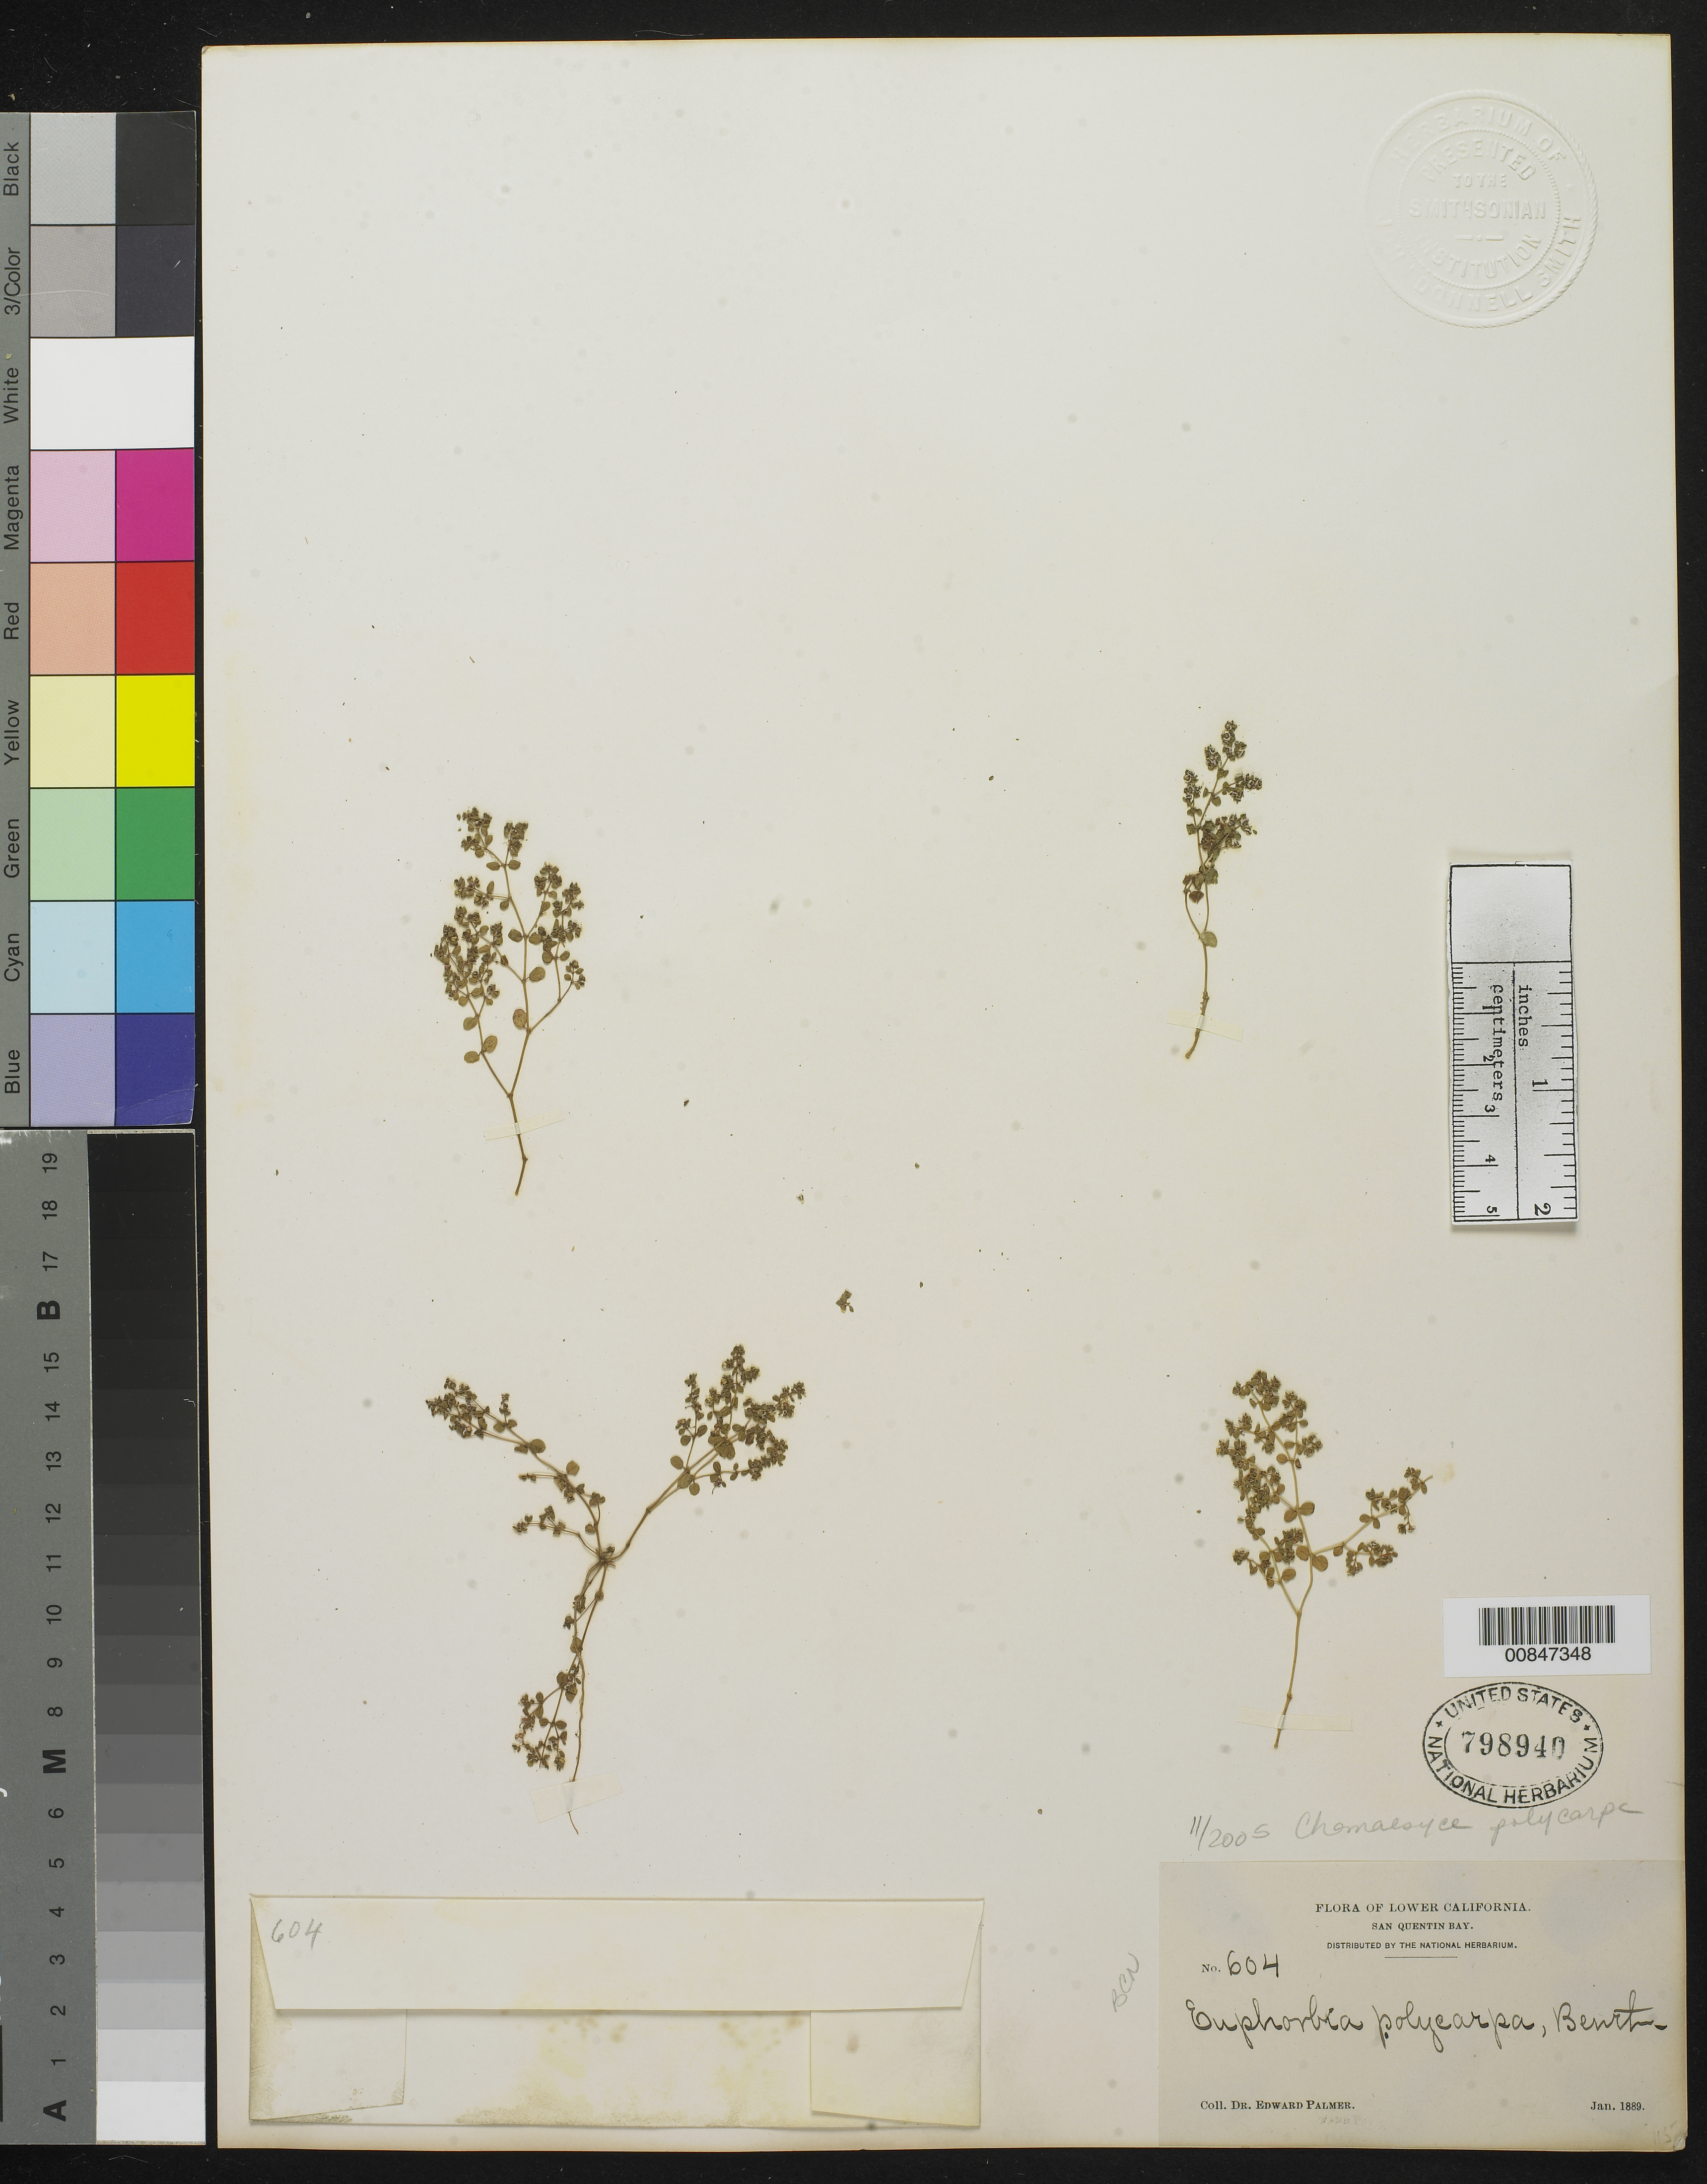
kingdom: Plantae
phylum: Tracheophyta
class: Magnoliopsida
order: Malpighiales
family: Euphorbiaceae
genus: Euphorbia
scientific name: Euphorbia polycarpa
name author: Benth.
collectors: E. Palmer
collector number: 604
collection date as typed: Jan 1889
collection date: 1889-01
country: Mexico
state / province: Baja California Norte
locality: San Quentin Bay, Baja California.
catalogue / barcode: US 798940